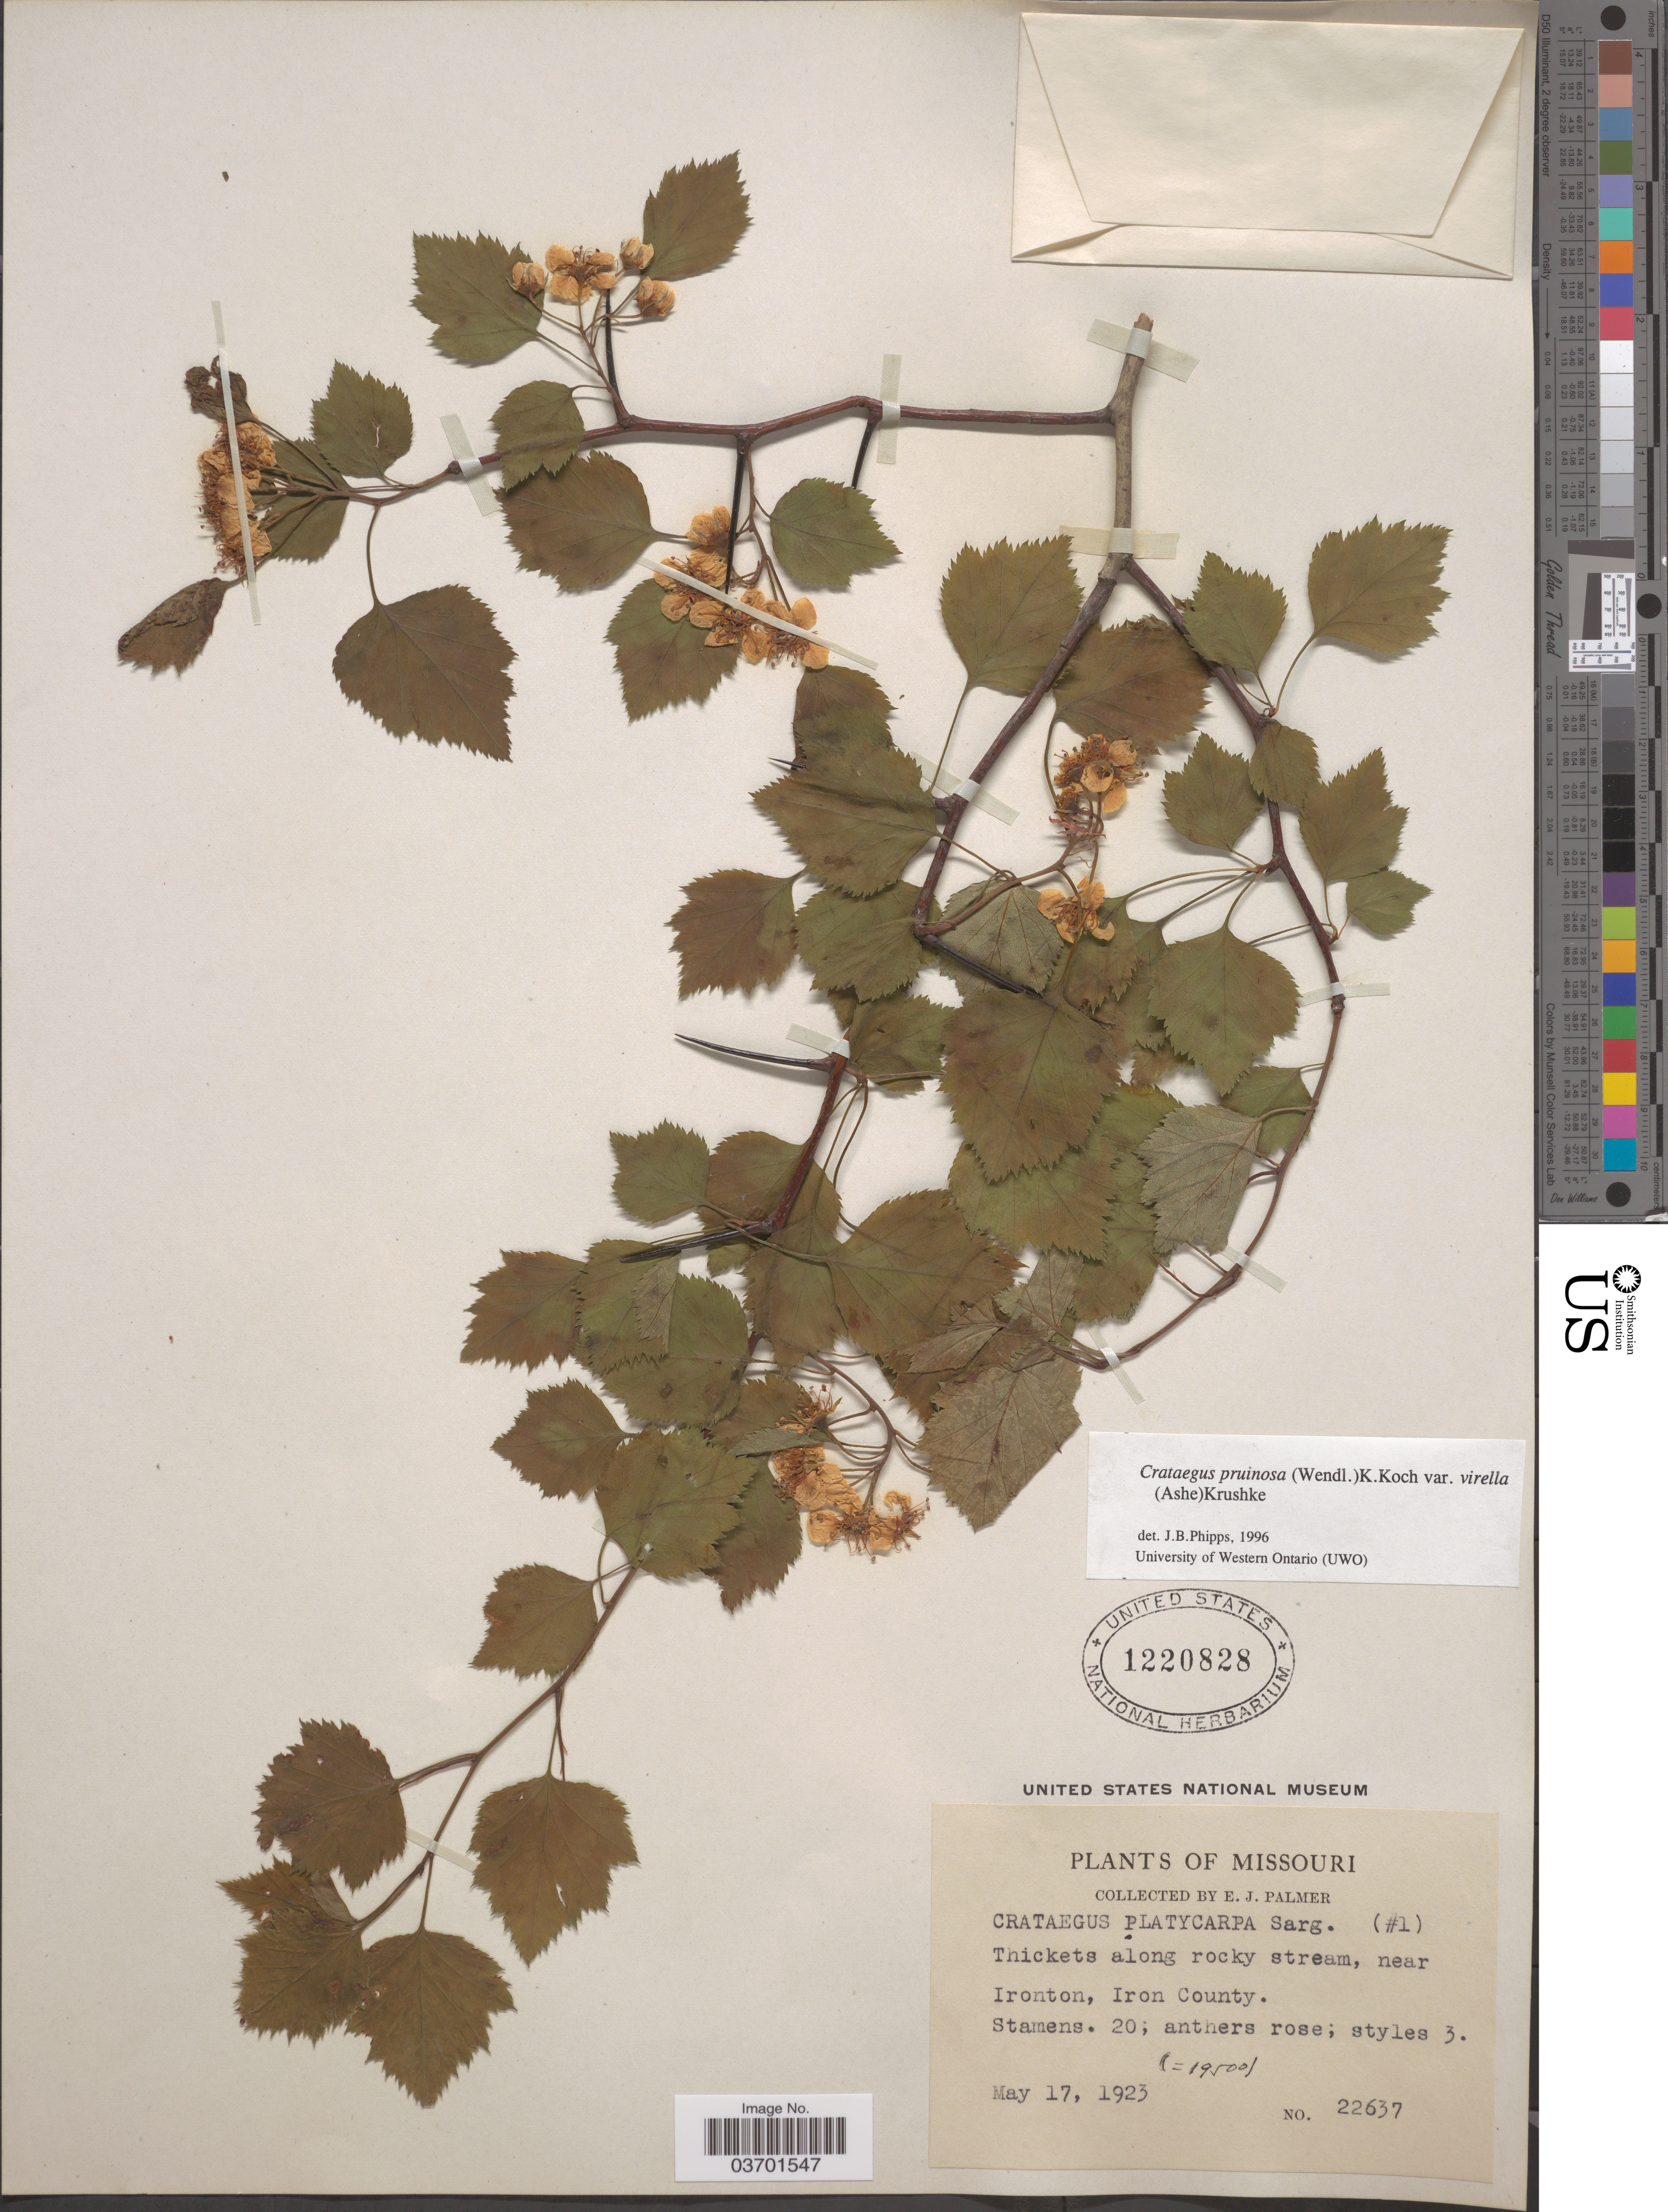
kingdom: Plantae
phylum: Tracheophyta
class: Magnoliopsida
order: Rosales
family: Rosaceae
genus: Crataegus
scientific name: Crataegus pruinosa var. virella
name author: (Ashe) Kruschke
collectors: E. J. Palmer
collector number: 22637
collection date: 1923-05-17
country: United States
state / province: Missouri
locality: Near Ironton, Iron County.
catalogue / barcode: US 1220828